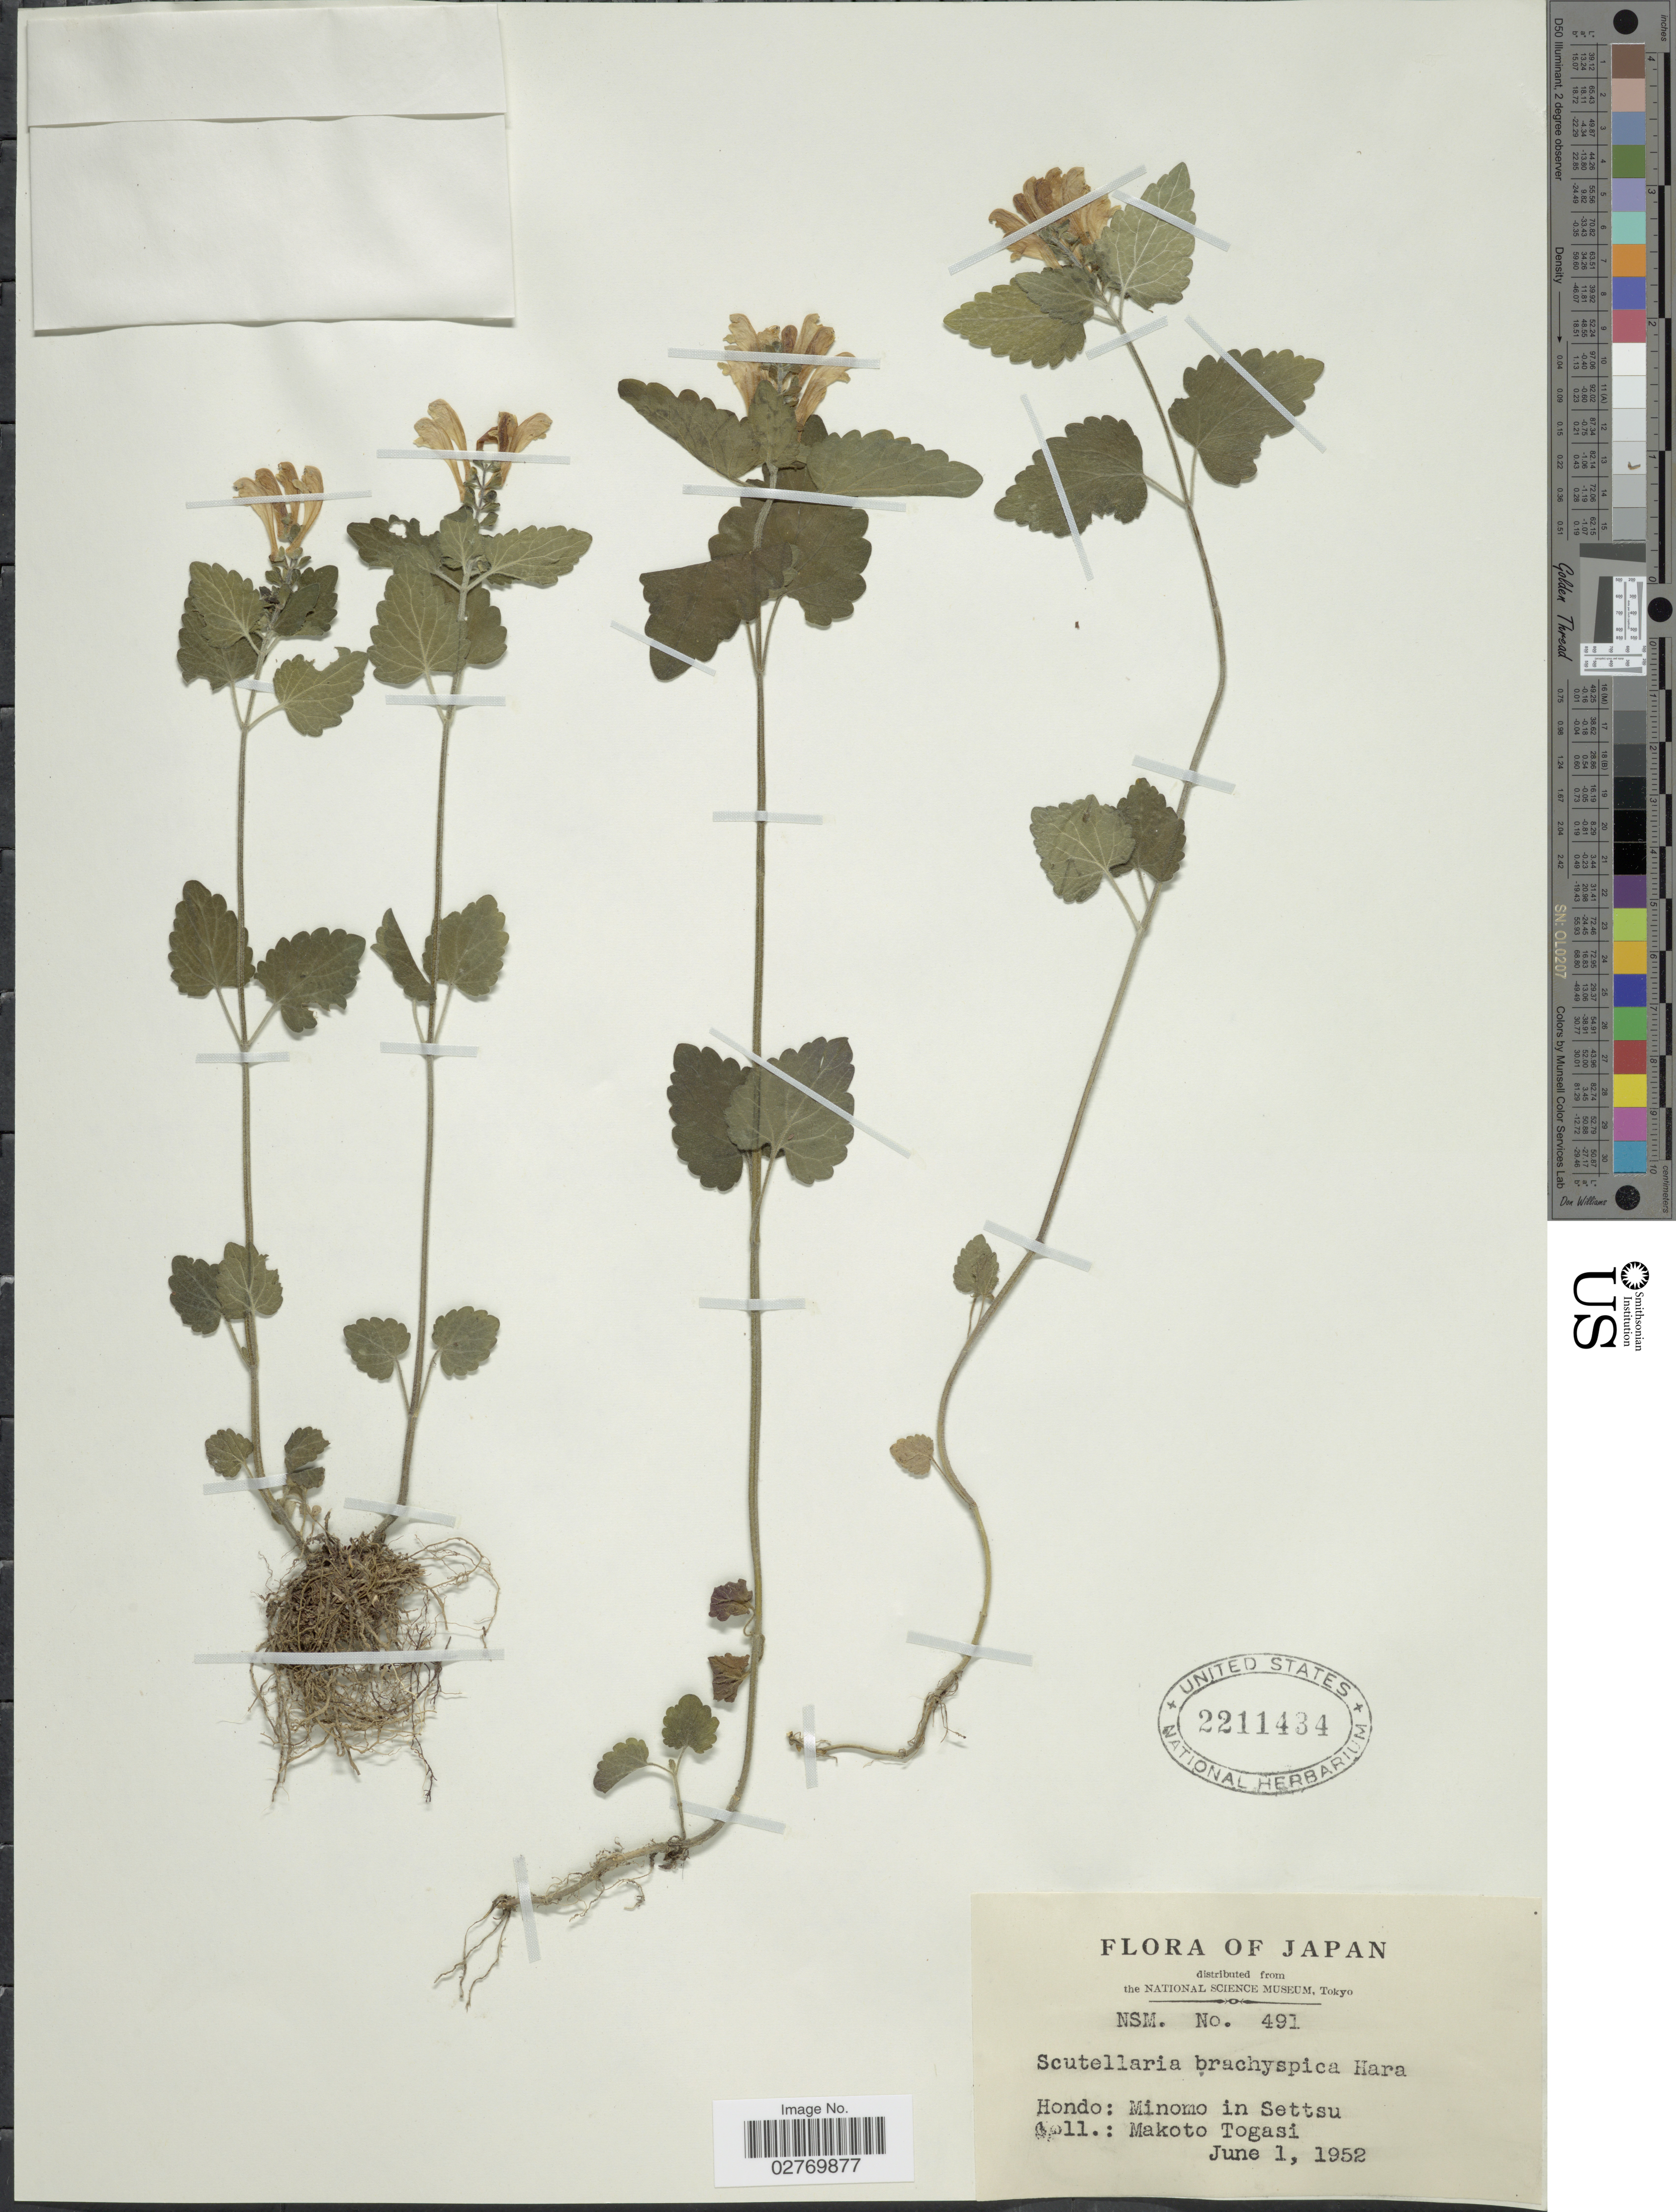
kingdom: Plantae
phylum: Tracheophyta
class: Magnoliopsida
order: Lamiales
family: Lamiaceae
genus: Scutellaria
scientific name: Scutellaria brachyspica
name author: Nakai & H. Hara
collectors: M. Togasi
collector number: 491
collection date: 1952-06-01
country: Japan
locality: Hondo: Minomo in Settsu.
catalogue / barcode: US 2211434